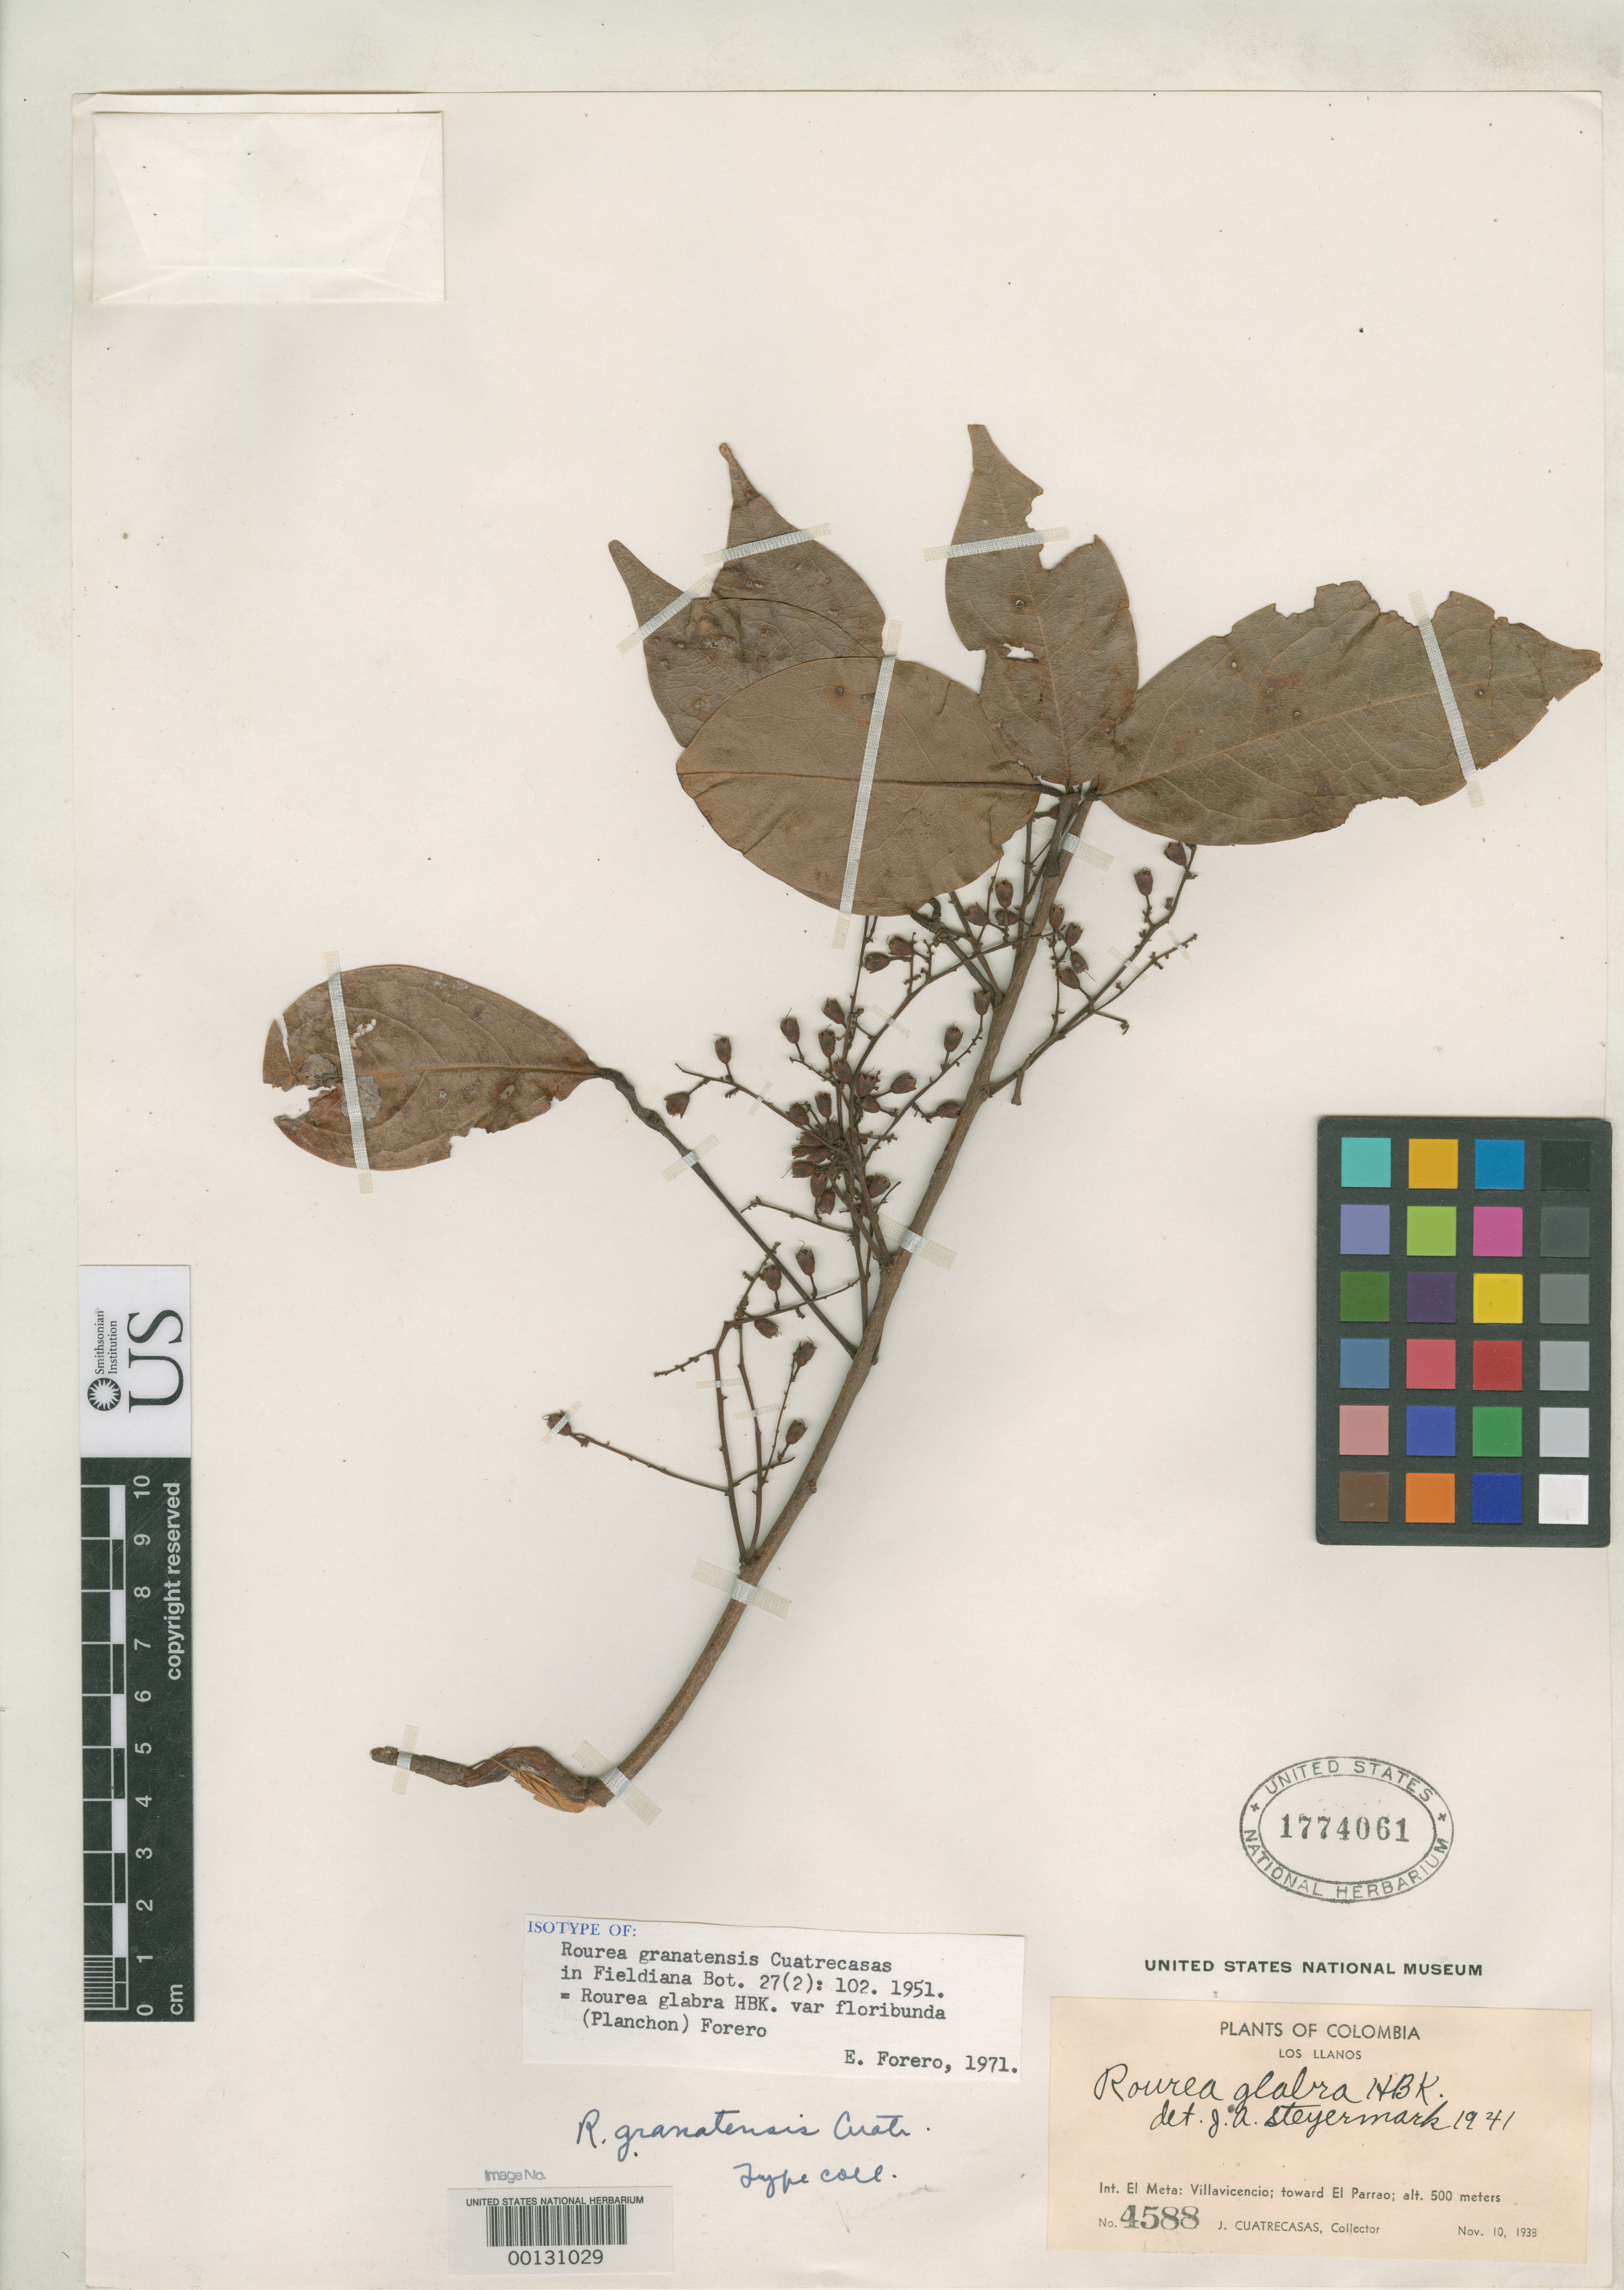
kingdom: Plantae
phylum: Tracheophyta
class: Magnoliopsida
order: Oxalidales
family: Connaraceae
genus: Rourea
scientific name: Rourea granatensis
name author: Cuatrec.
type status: Isotype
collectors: J. Cuatrecasas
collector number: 4588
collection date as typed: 10 Nov 1938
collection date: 1938-11-10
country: Colombia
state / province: Meta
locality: Villa Vicencia, toward El Parrao.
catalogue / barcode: US 1774061